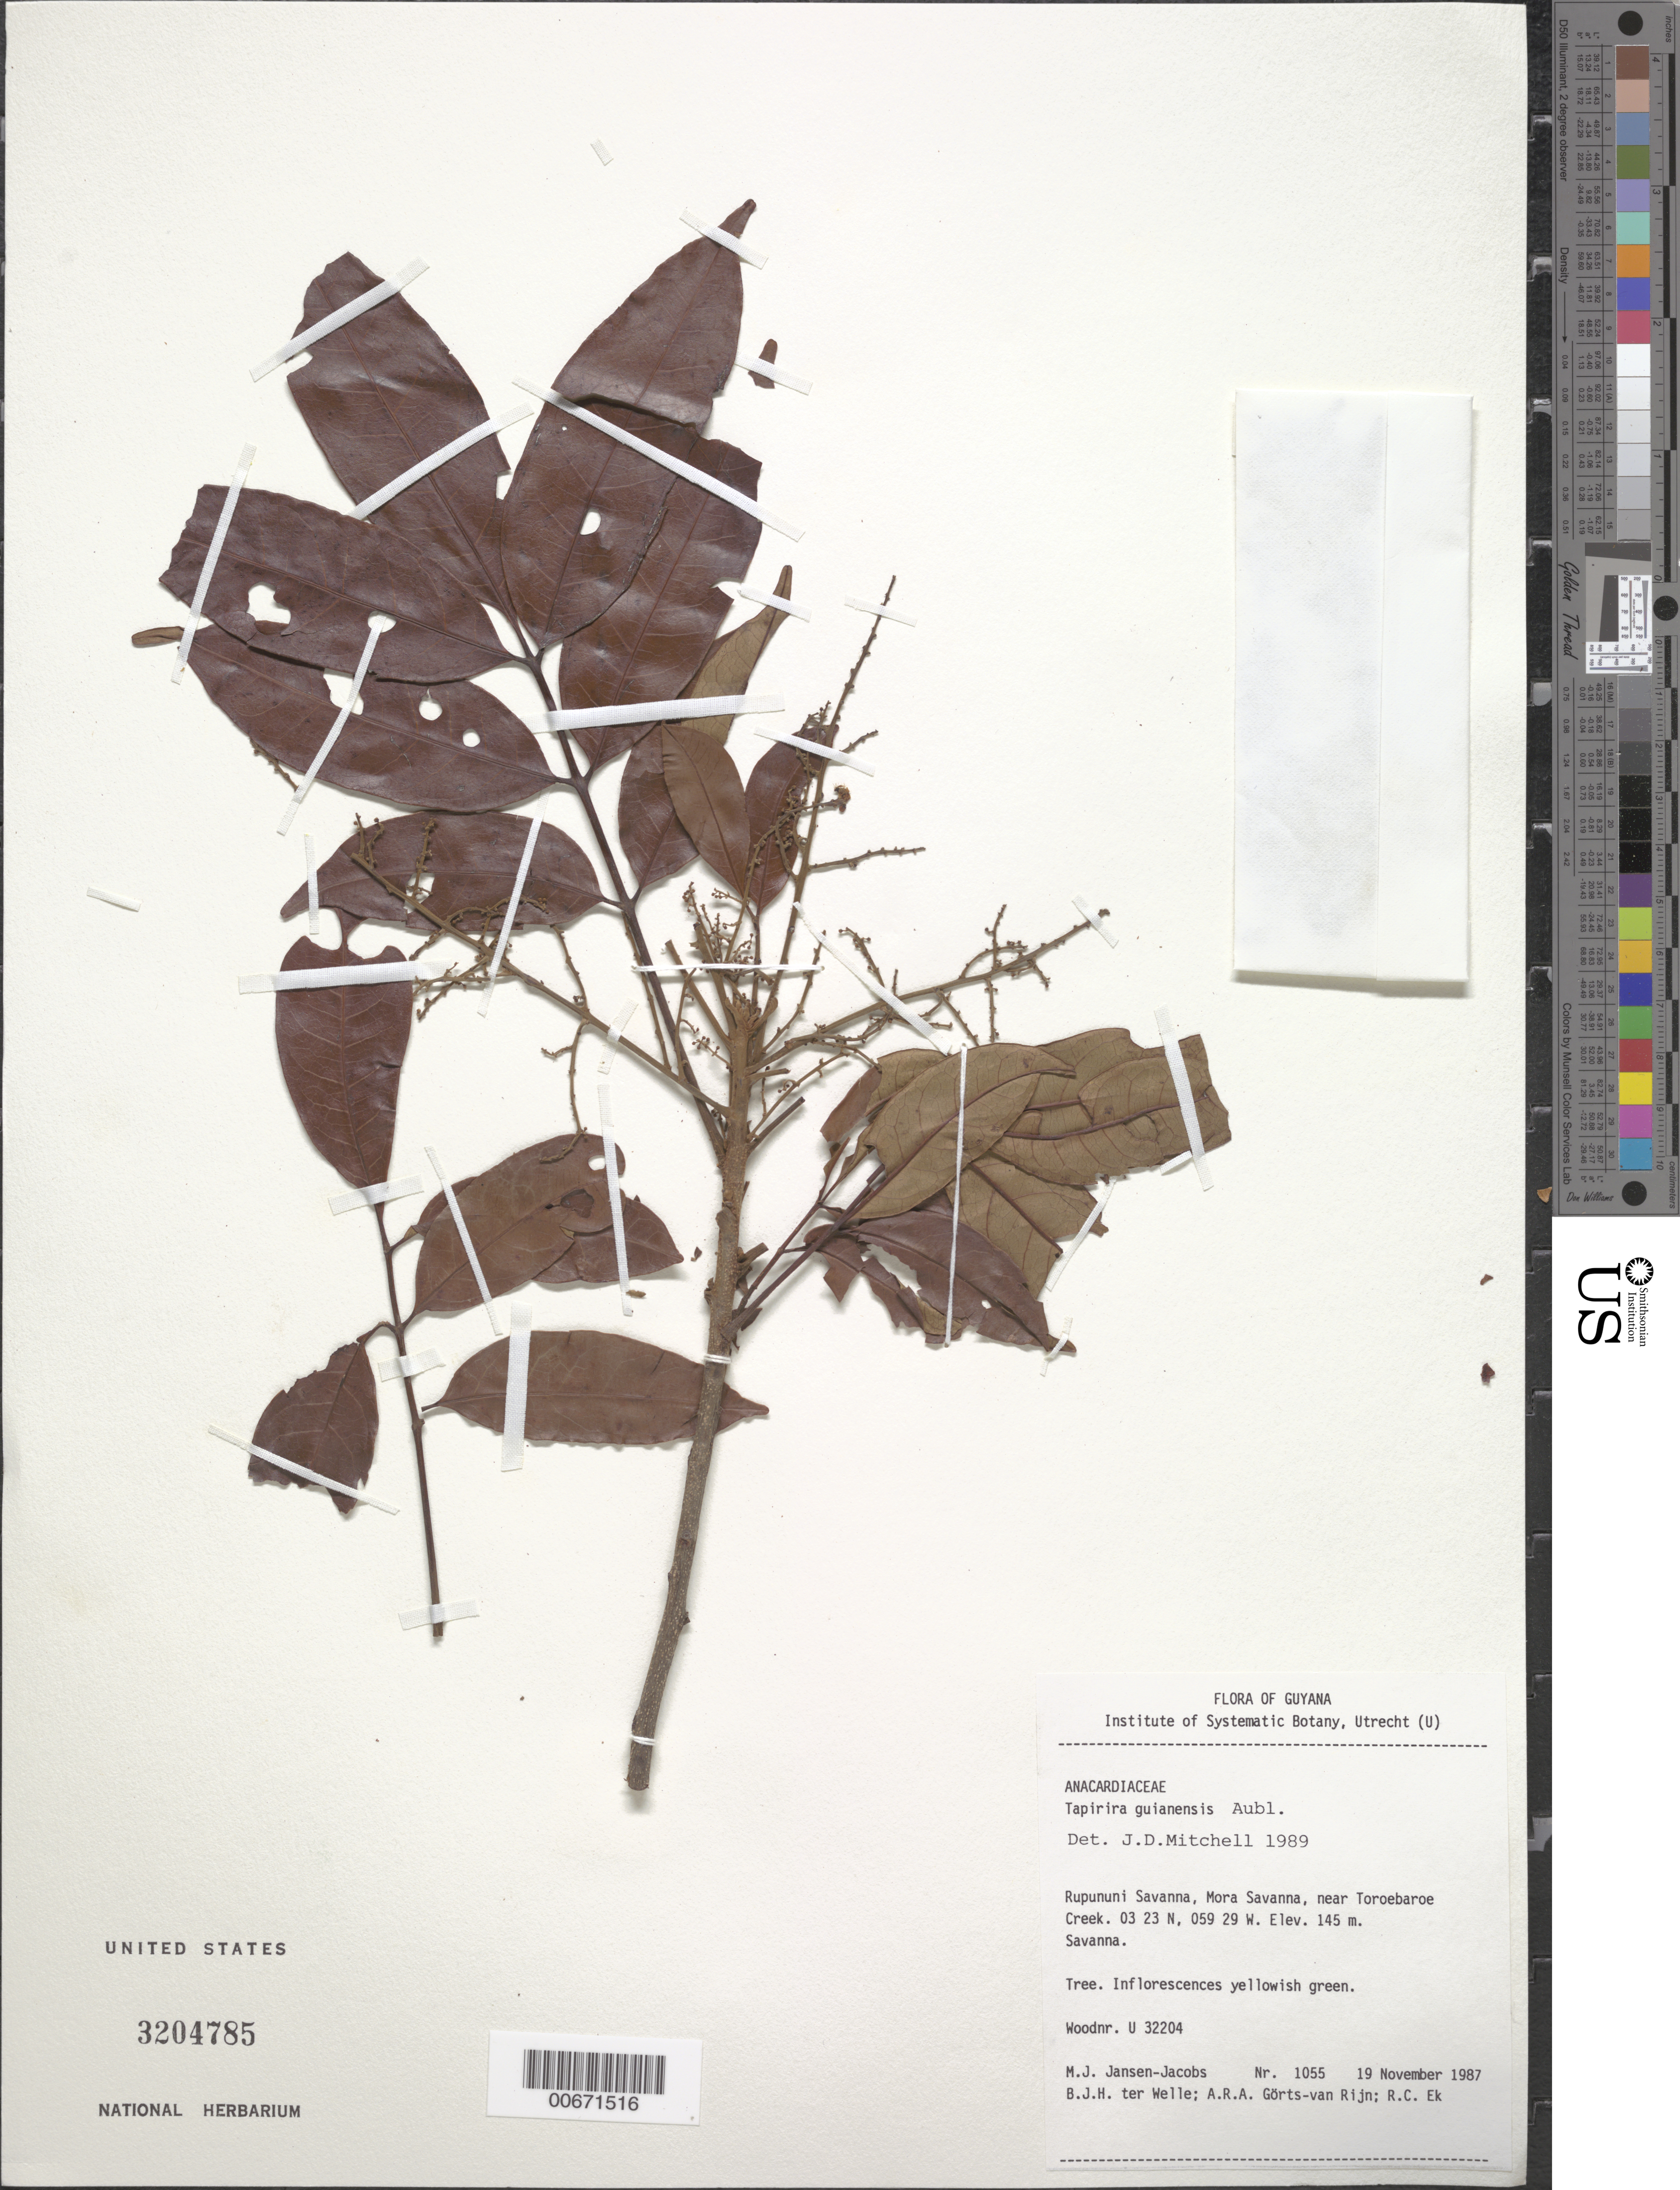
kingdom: Plantae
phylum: Tracheophyta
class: Magnoliopsida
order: Sapindales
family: Anacardiaceae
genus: Tapirira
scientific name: Tapirira guianensis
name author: Aubl.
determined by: Mitchell, John D.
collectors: M. J. Jansen-Jacobs, B. Welle, A. .R. A. Görts-van Rijn & R. C. Ek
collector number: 1055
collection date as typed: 19-Nov-87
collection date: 1987-11-19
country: Guyana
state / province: U. Takutu-U. Essequibo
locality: Rupununi Savanna, Mora Savanna, near Toroebaroe Creek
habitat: Savanna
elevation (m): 145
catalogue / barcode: US 3204785